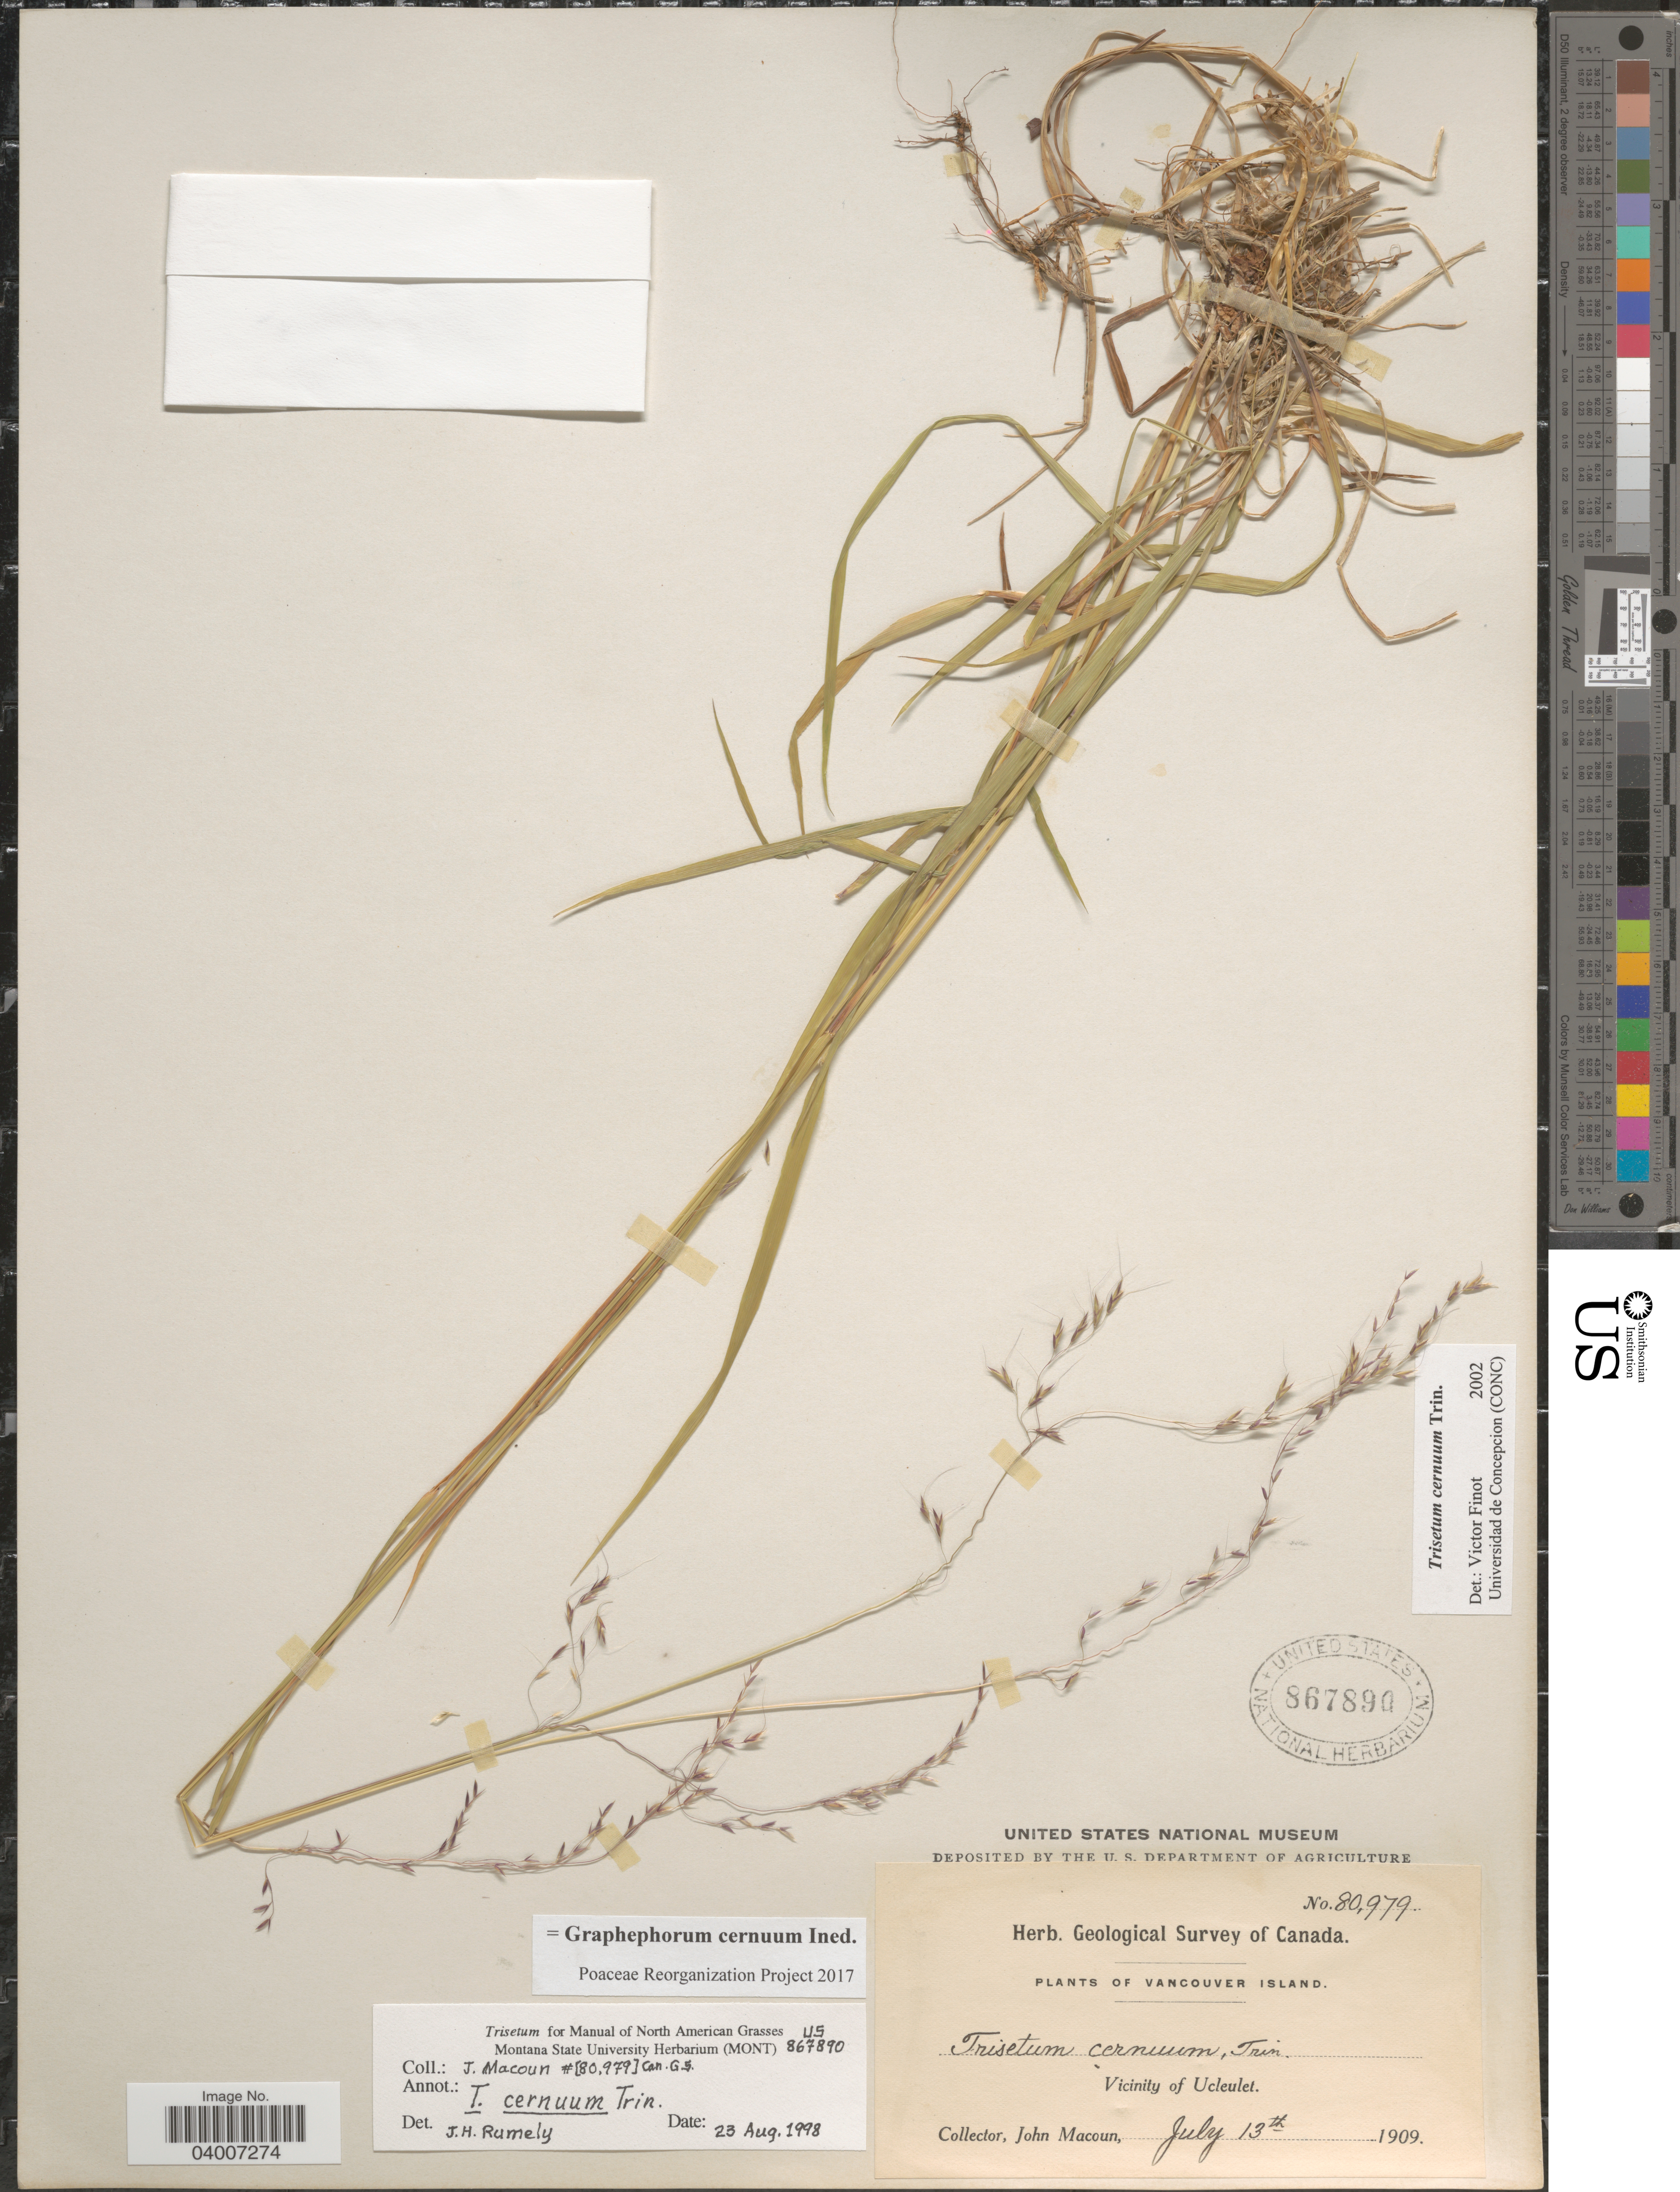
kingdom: Plantae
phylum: Tracheophyta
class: Liliopsida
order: Poales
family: Poaceae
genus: Graphephorum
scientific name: Graphephorum cernuum ined.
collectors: J. Macoun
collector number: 80979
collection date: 1909-07-13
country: Canada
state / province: British Columbia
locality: Vancouver Island. Vicinity of Ucleulet.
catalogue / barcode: US 867890